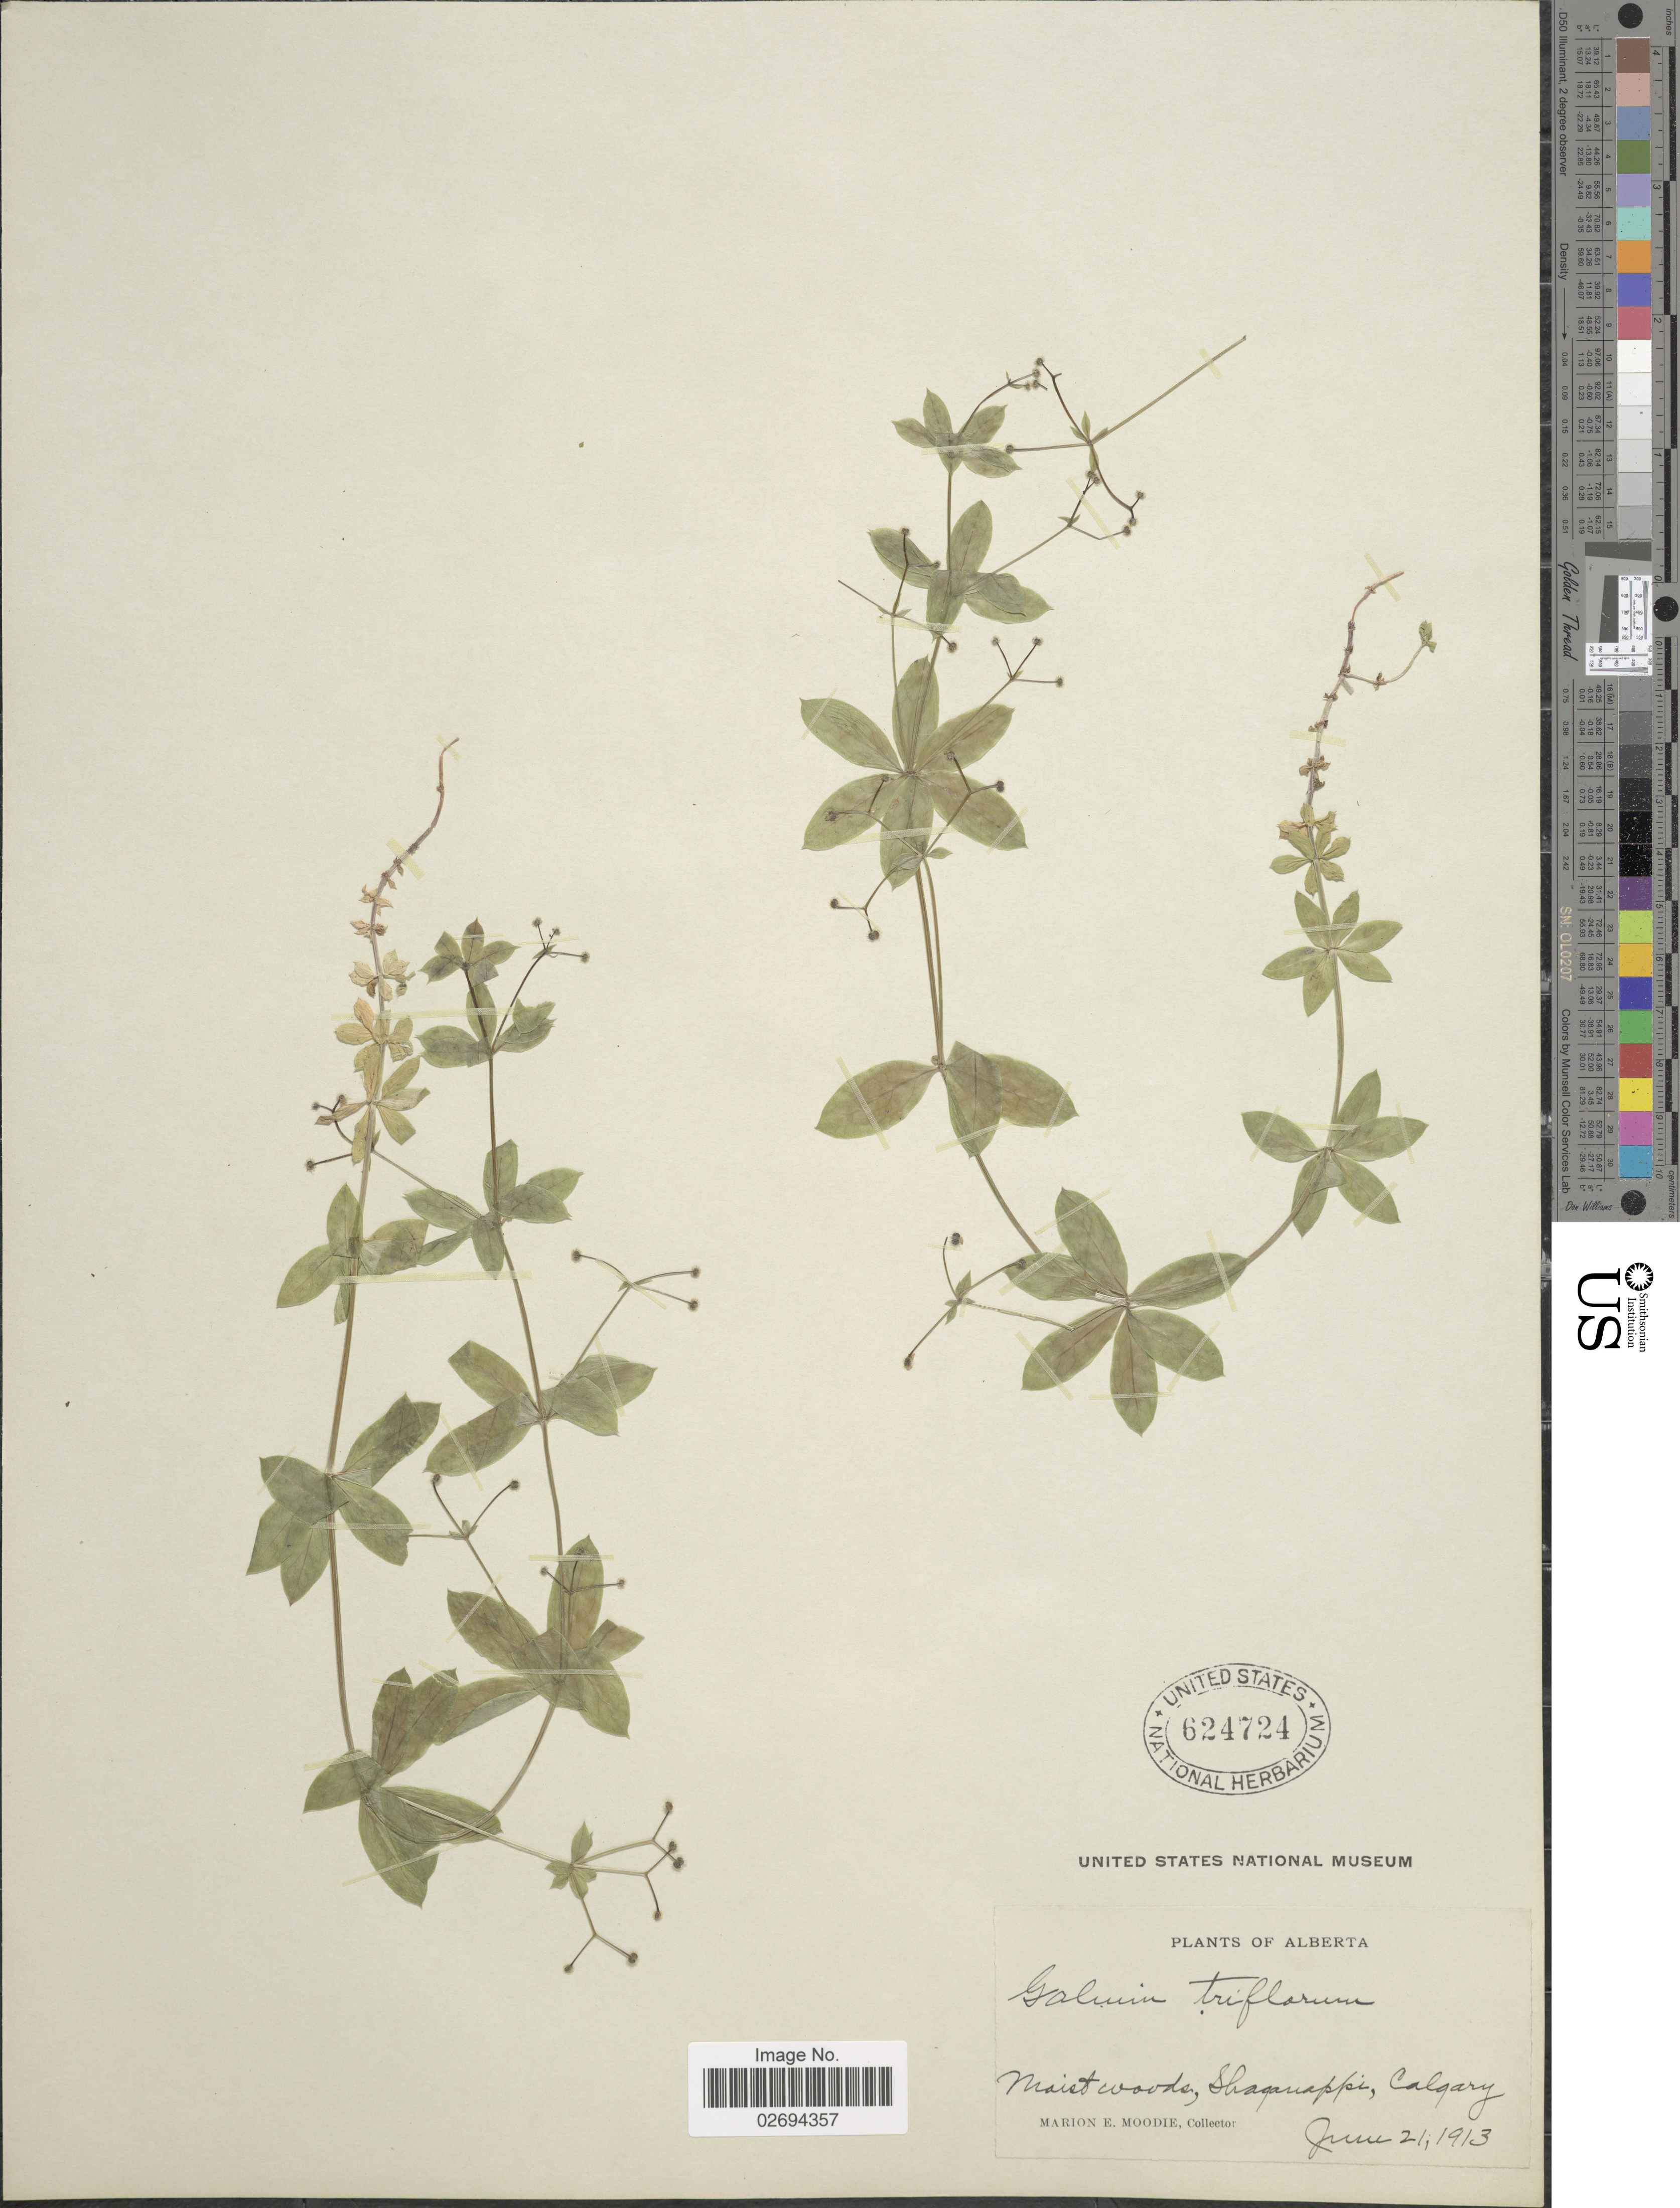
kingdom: Plantae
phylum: Tracheophyta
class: Magnoliopsida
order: Gentianales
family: Rubiaceae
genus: Galium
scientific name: Galium triflorum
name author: Michx.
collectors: M. E. Moodie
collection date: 1913-06-21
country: Canada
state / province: Alberta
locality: Moist woods, Shaqauappi, Calqary.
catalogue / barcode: US 624724